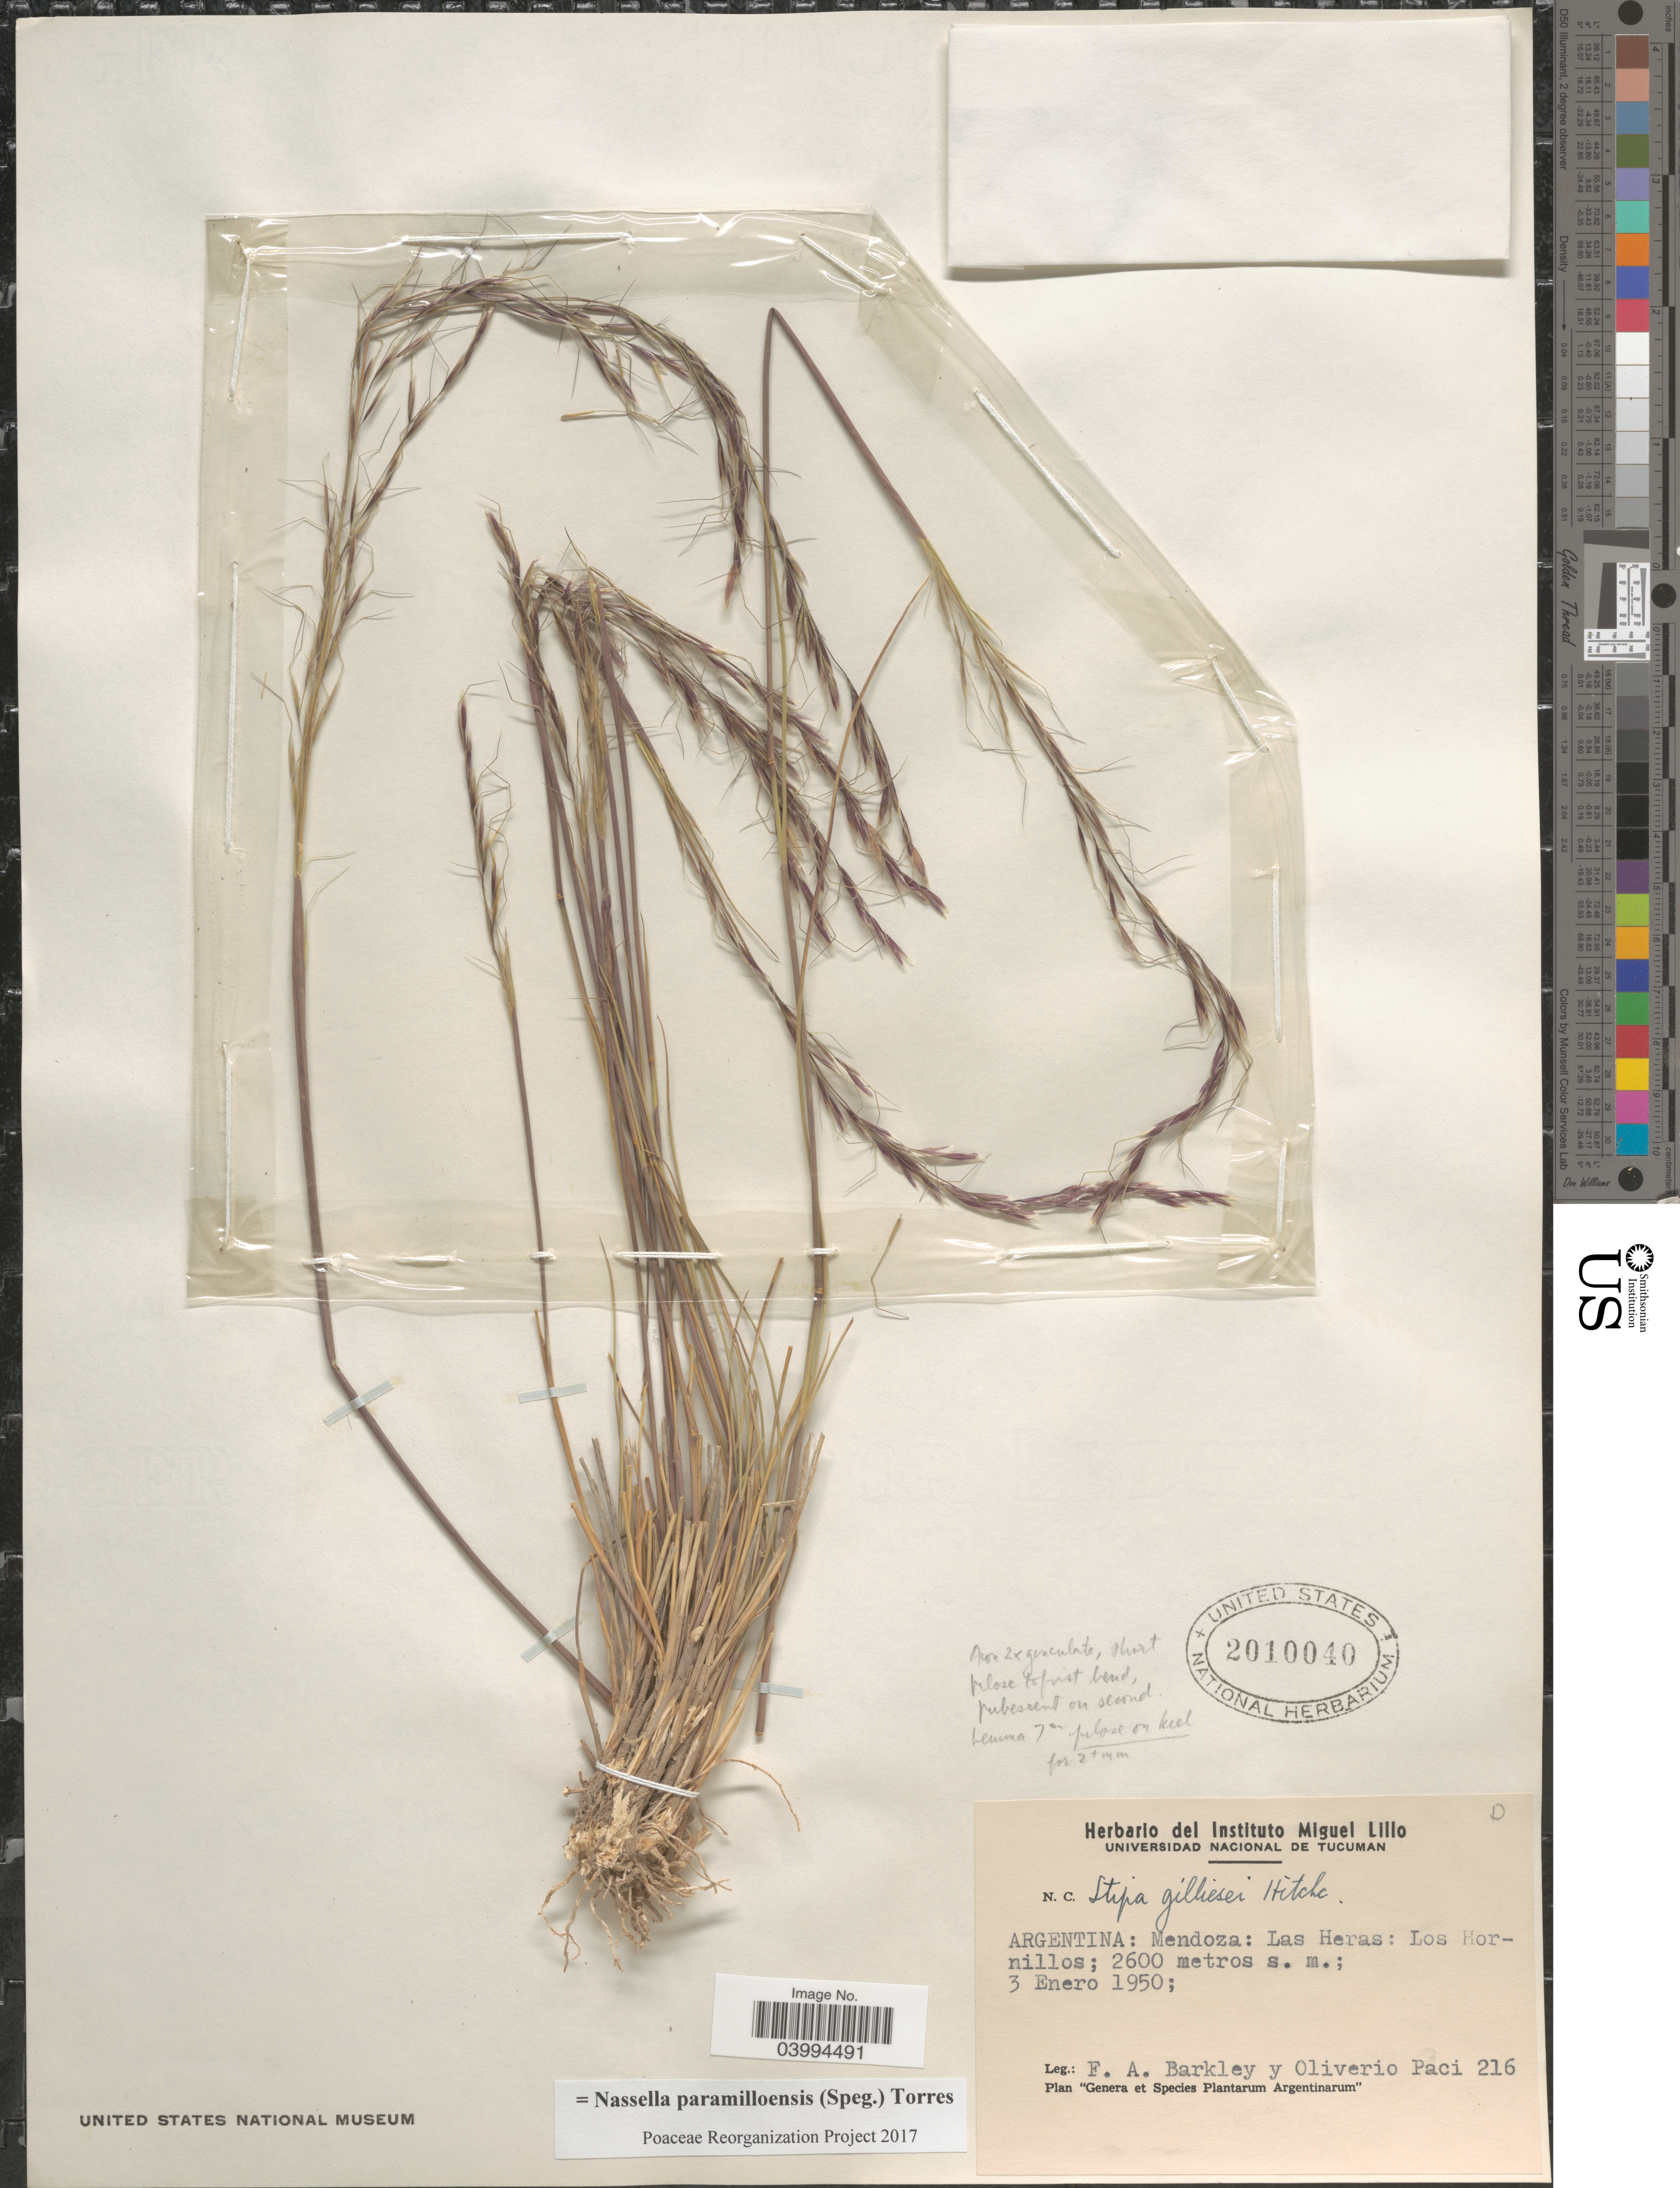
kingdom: Plantae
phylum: Tracheophyta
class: Liliopsida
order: Poales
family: Poaceae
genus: Nassella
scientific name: Nassella paramilloensis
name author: (Speg.) Torres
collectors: F. A. Barkley & O. Paci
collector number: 216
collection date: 1950-01-03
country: Argentina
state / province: Mendoza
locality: Las Heras: Los Hornillos.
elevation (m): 2600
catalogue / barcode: US 2010040